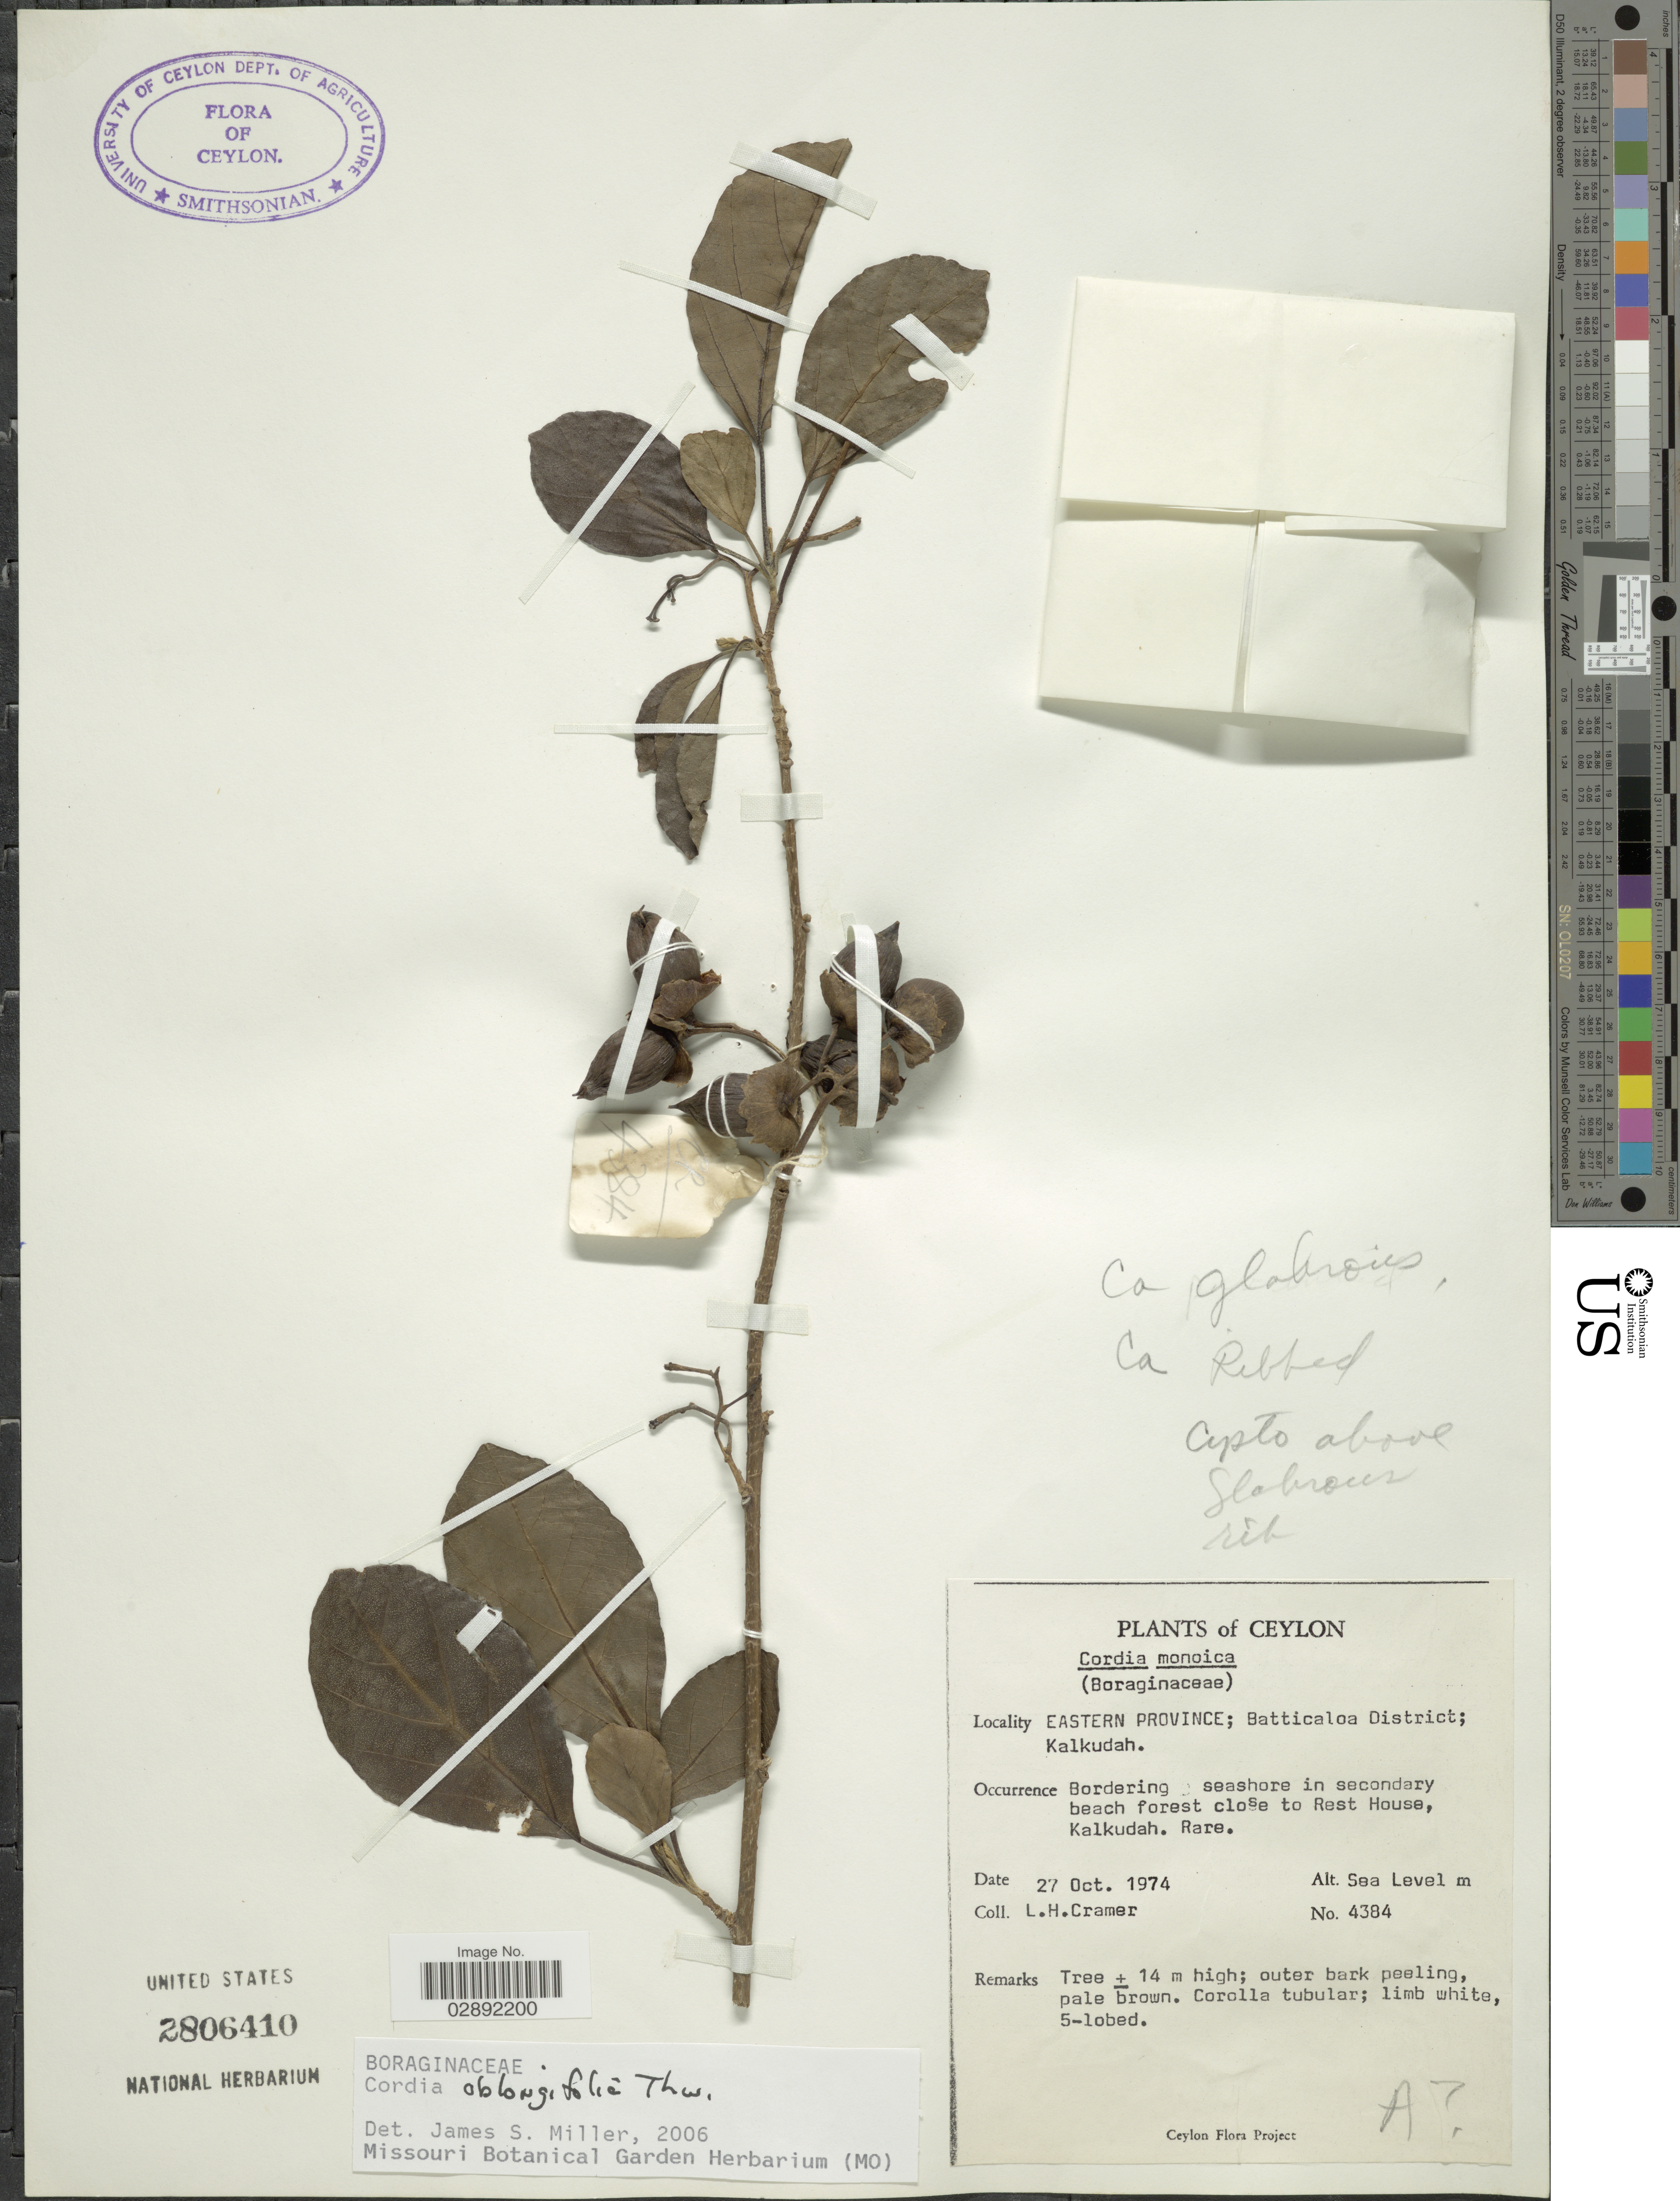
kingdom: Plantae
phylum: Tracheophyta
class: Magnoliopsida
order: Boraginales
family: Cordiaceae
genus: Cordia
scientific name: Cordia oblongifolia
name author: Thwaites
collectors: L. H. Cramer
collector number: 4384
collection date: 1974-10-27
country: Sri Lanka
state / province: Eastern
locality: Ceylon. Batticaloa District; Kalkudah. Bordering seashore in secondary beach forest close to Rest House, Kalkudah.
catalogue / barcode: US 2806410